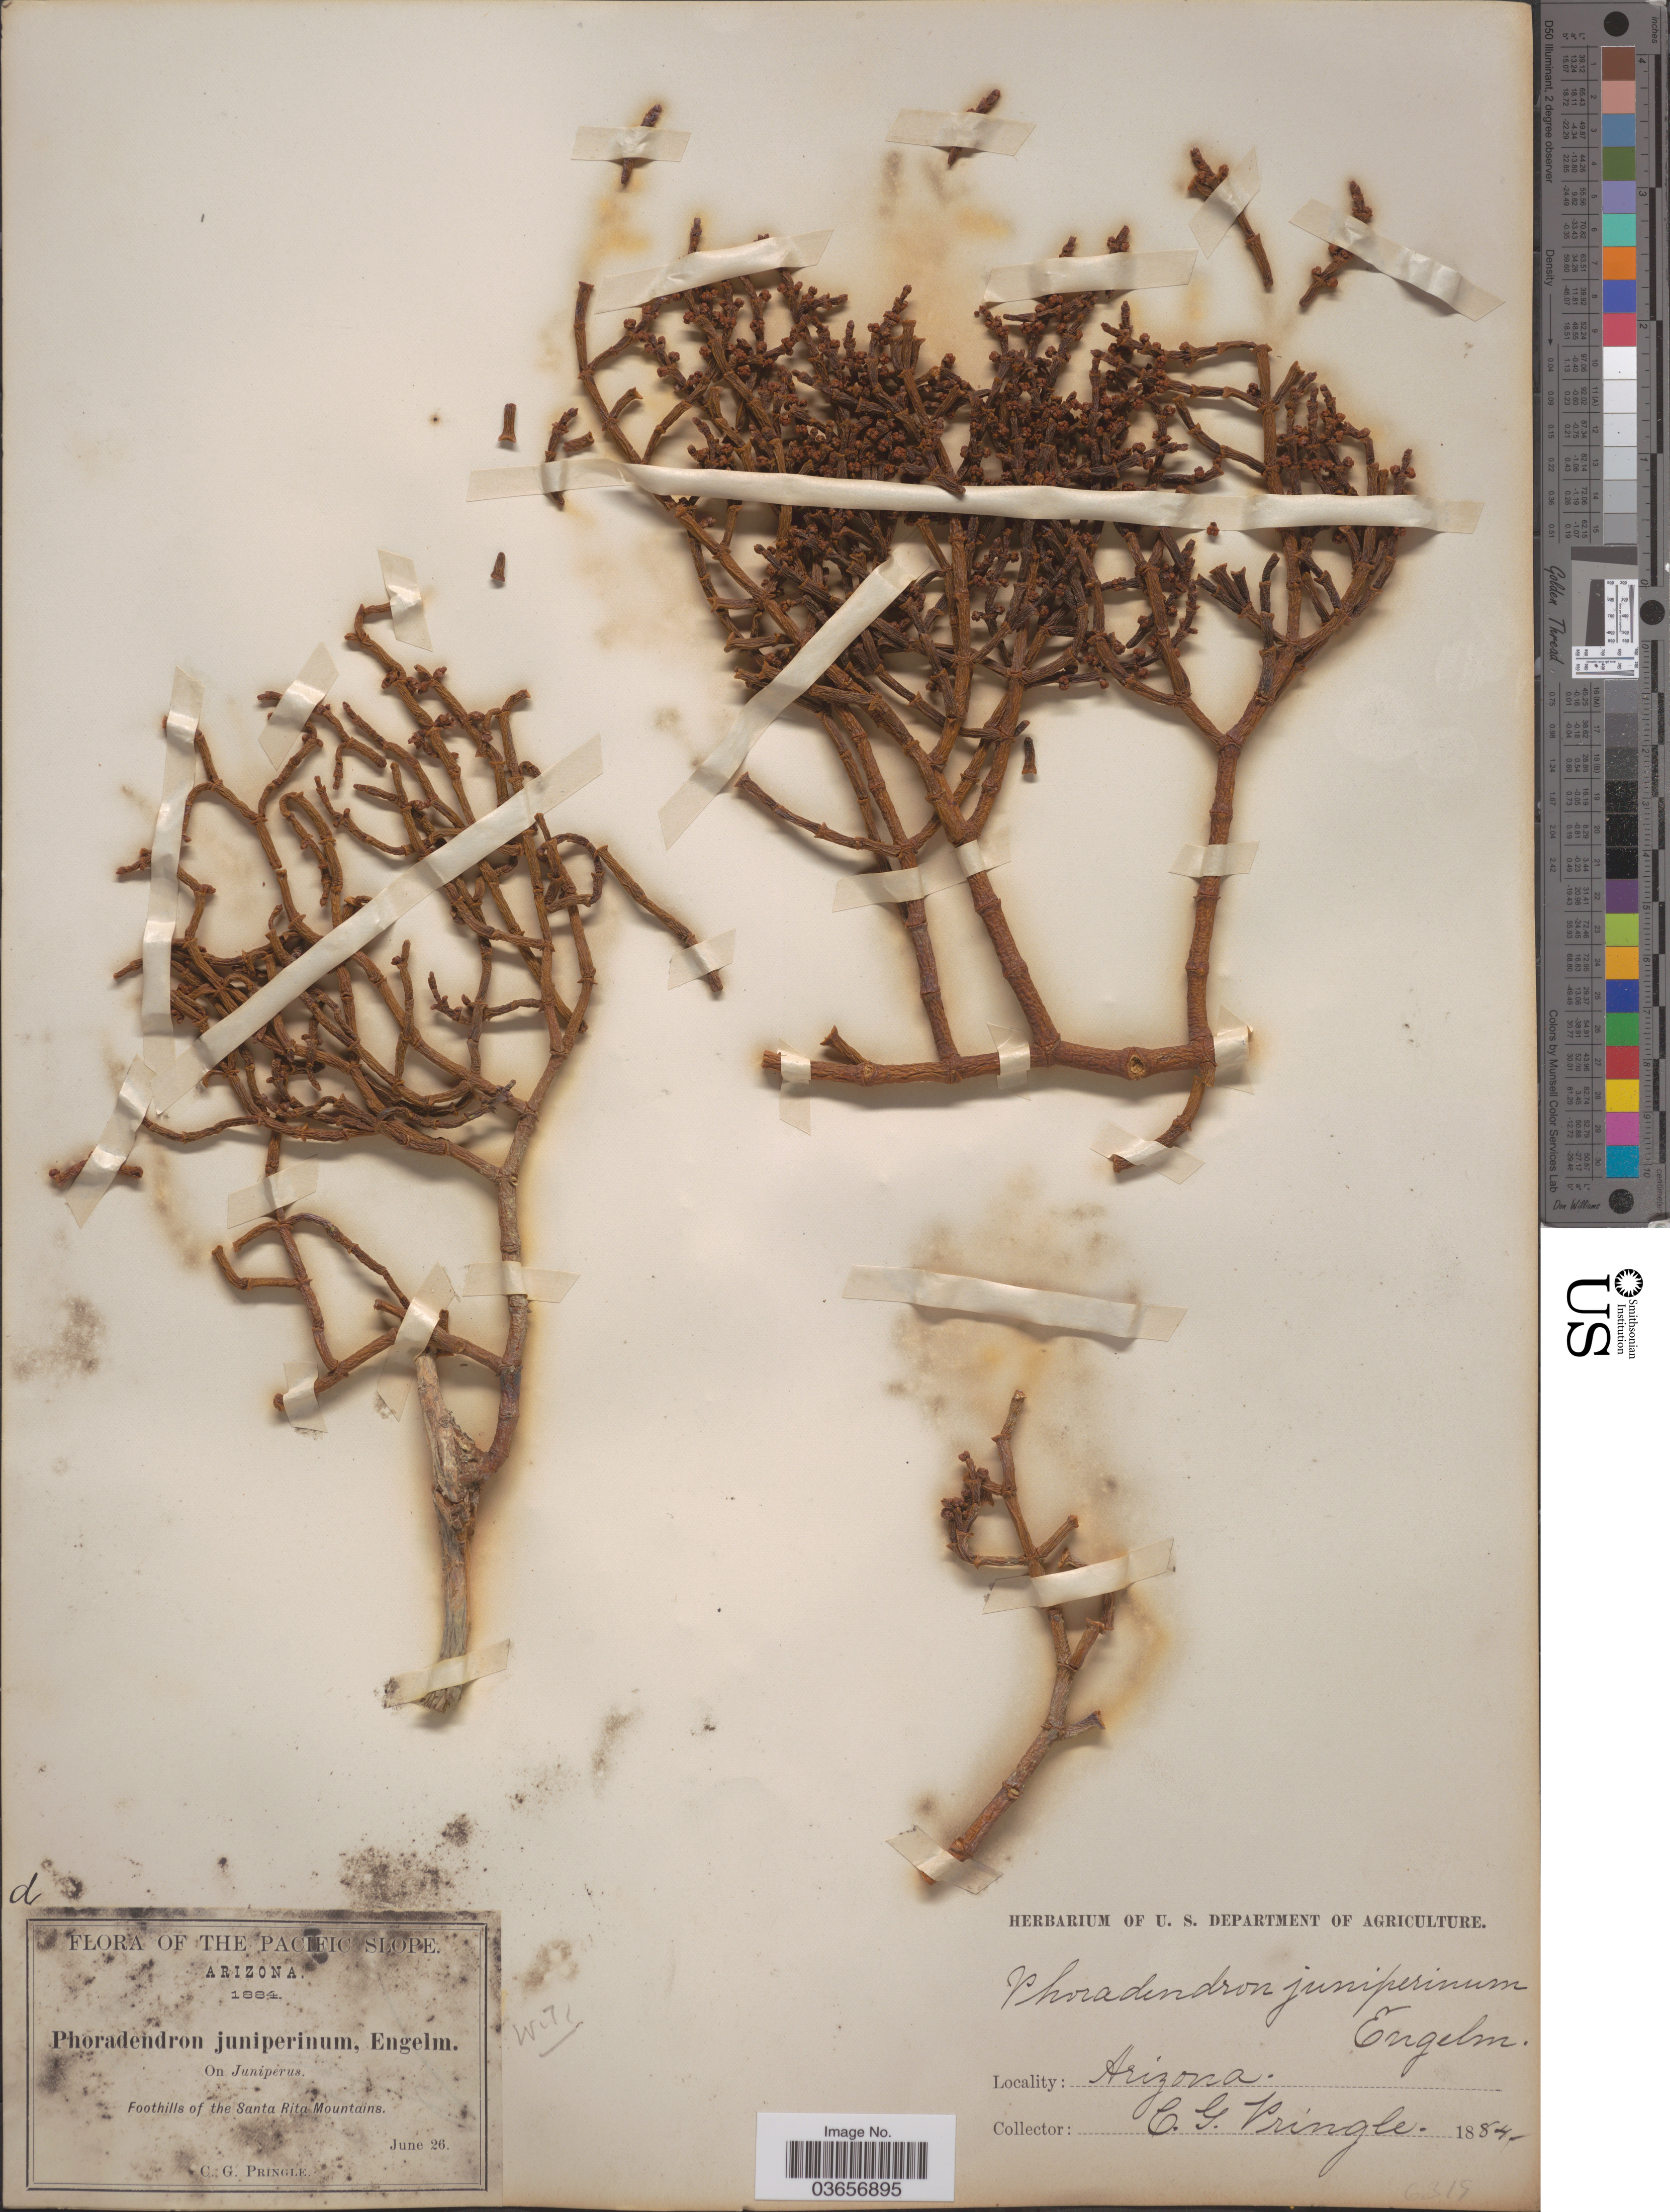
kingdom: Plantae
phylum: Tracheophyta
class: Magnoliopsida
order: Santalales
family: Viscaceae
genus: Phoradendron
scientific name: Phoradendron juniperinum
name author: Engelm. ex A. Gray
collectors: C. G. Pringle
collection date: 1884-06-26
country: United States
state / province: Arizona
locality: Pacific Slope. Foothills of the Santa Rita Mountains.